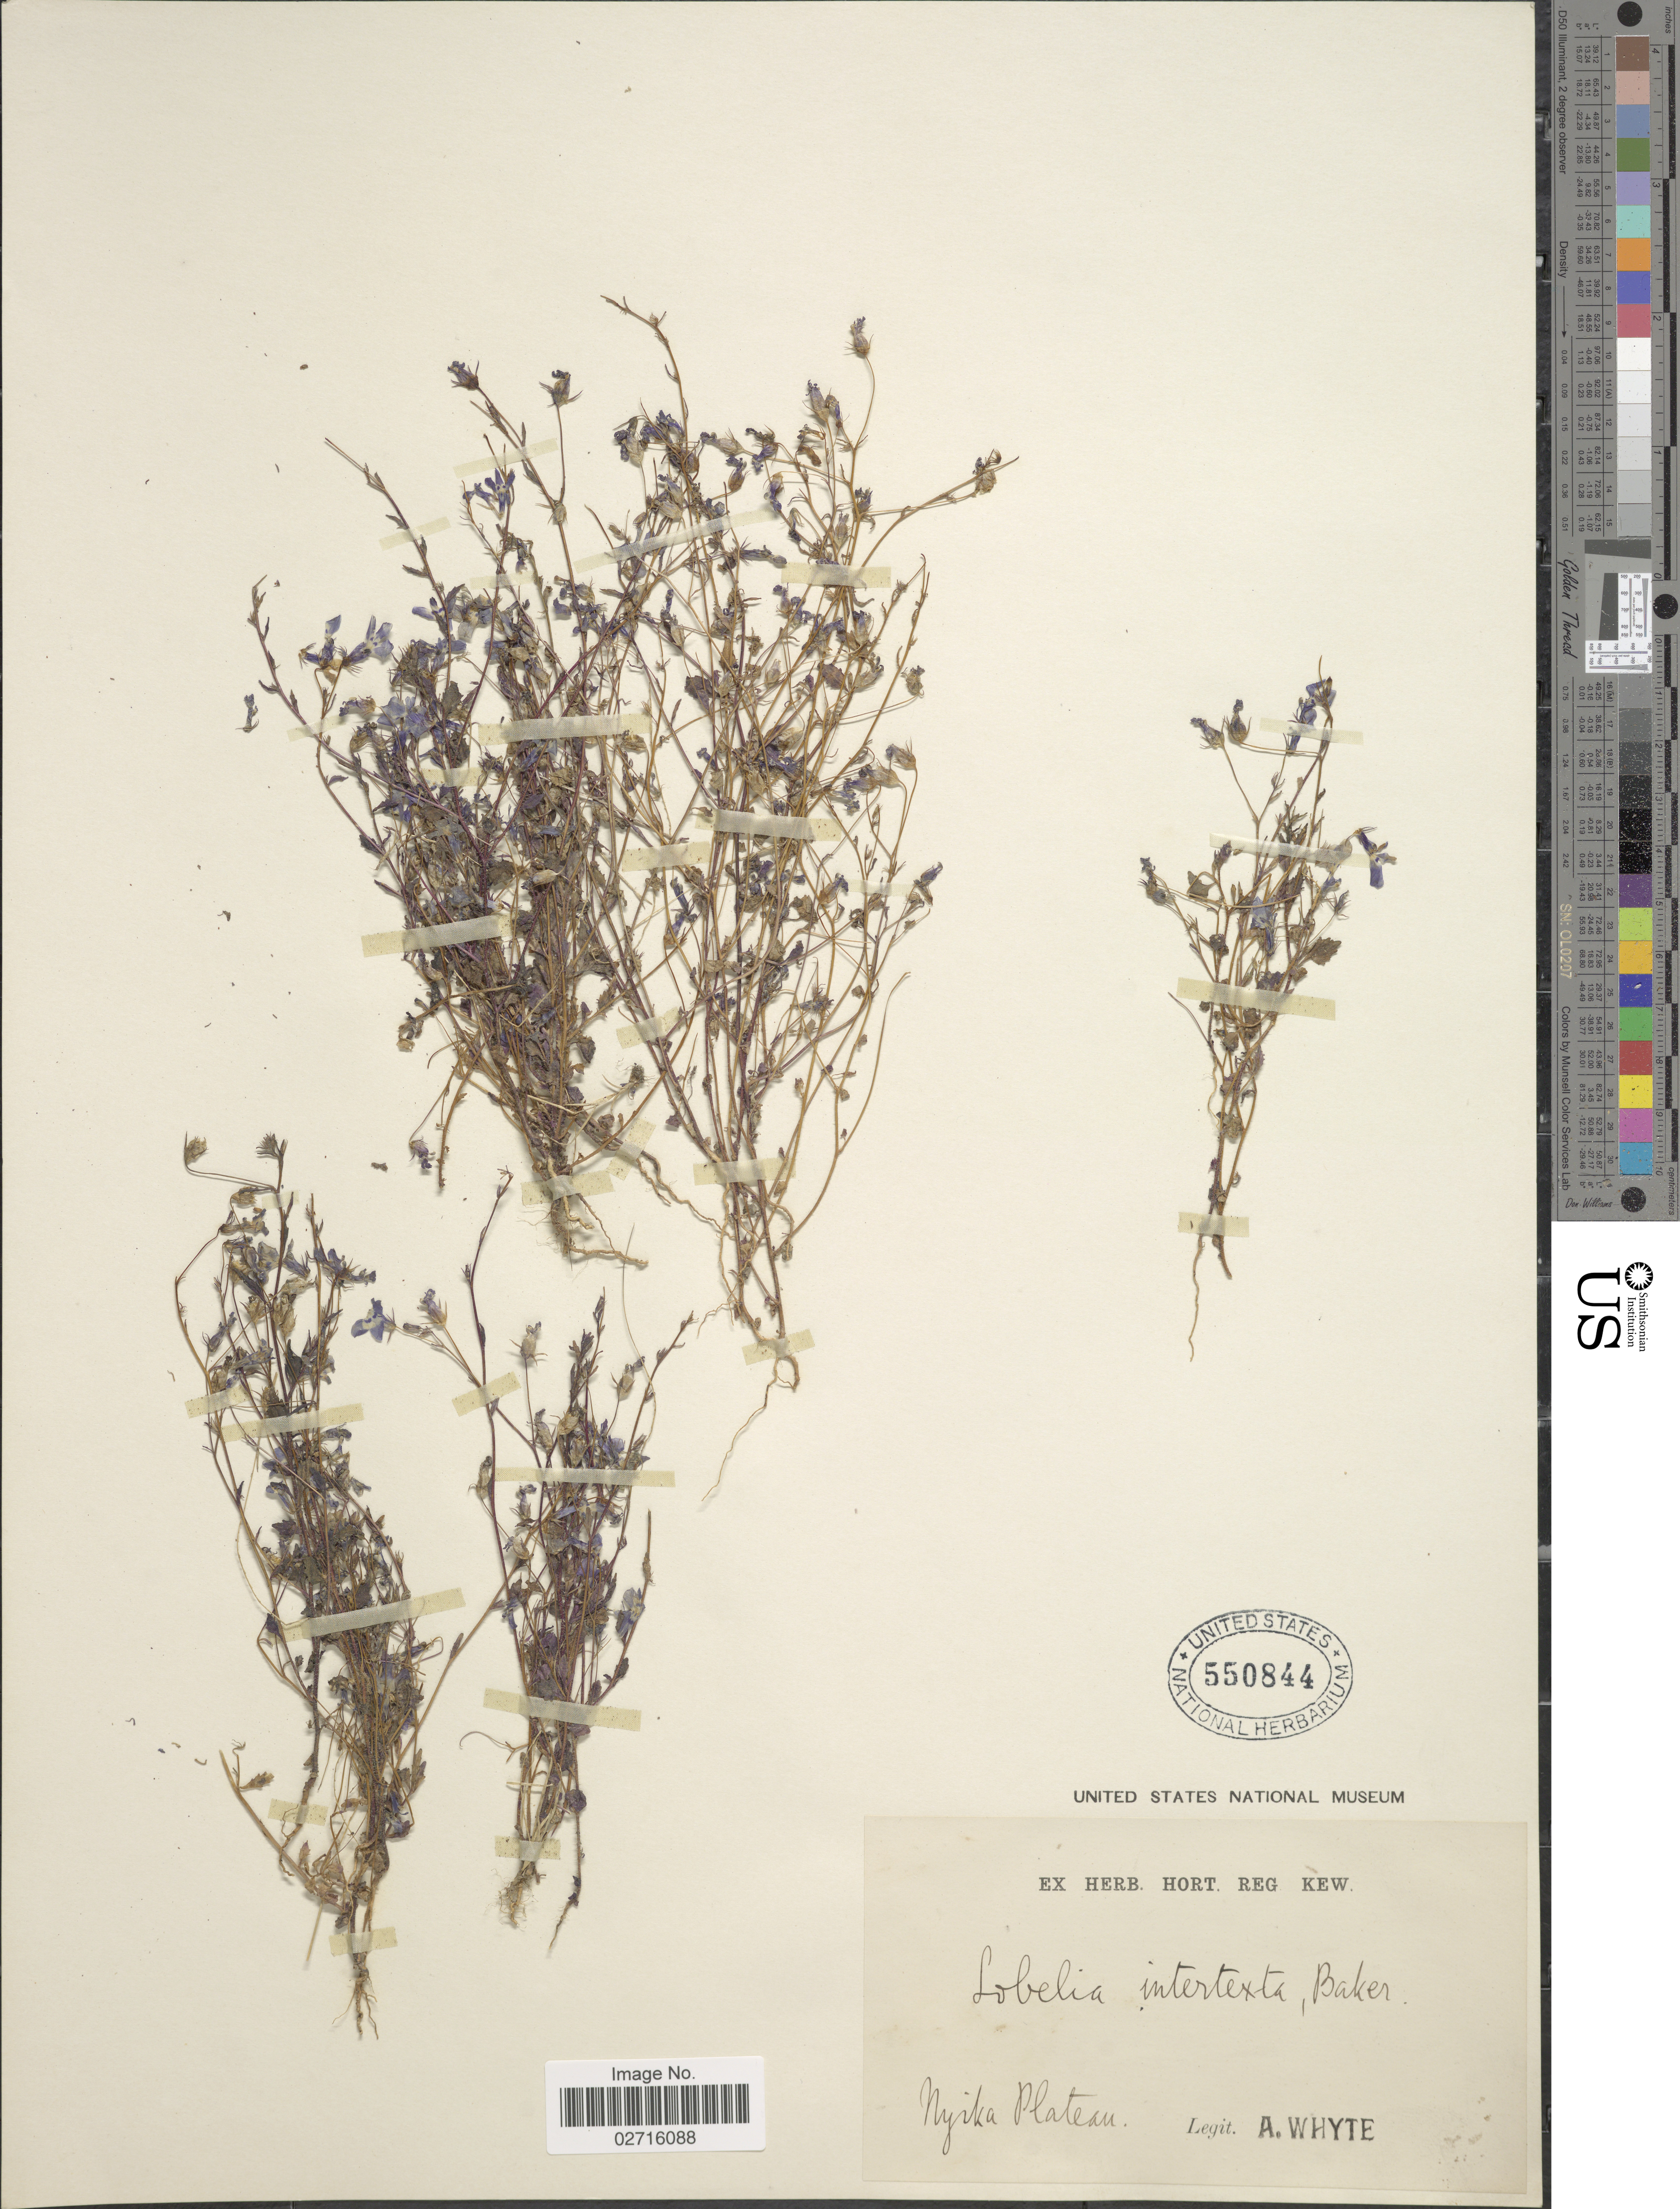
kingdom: Plantae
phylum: Tracheophyta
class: Magnoliopsida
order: Asterales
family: Campanulaceae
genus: Lobelia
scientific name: Lobelia intertexta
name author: Baker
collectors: A. Whyte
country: Malawi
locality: Nyika Plateau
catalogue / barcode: US 550844